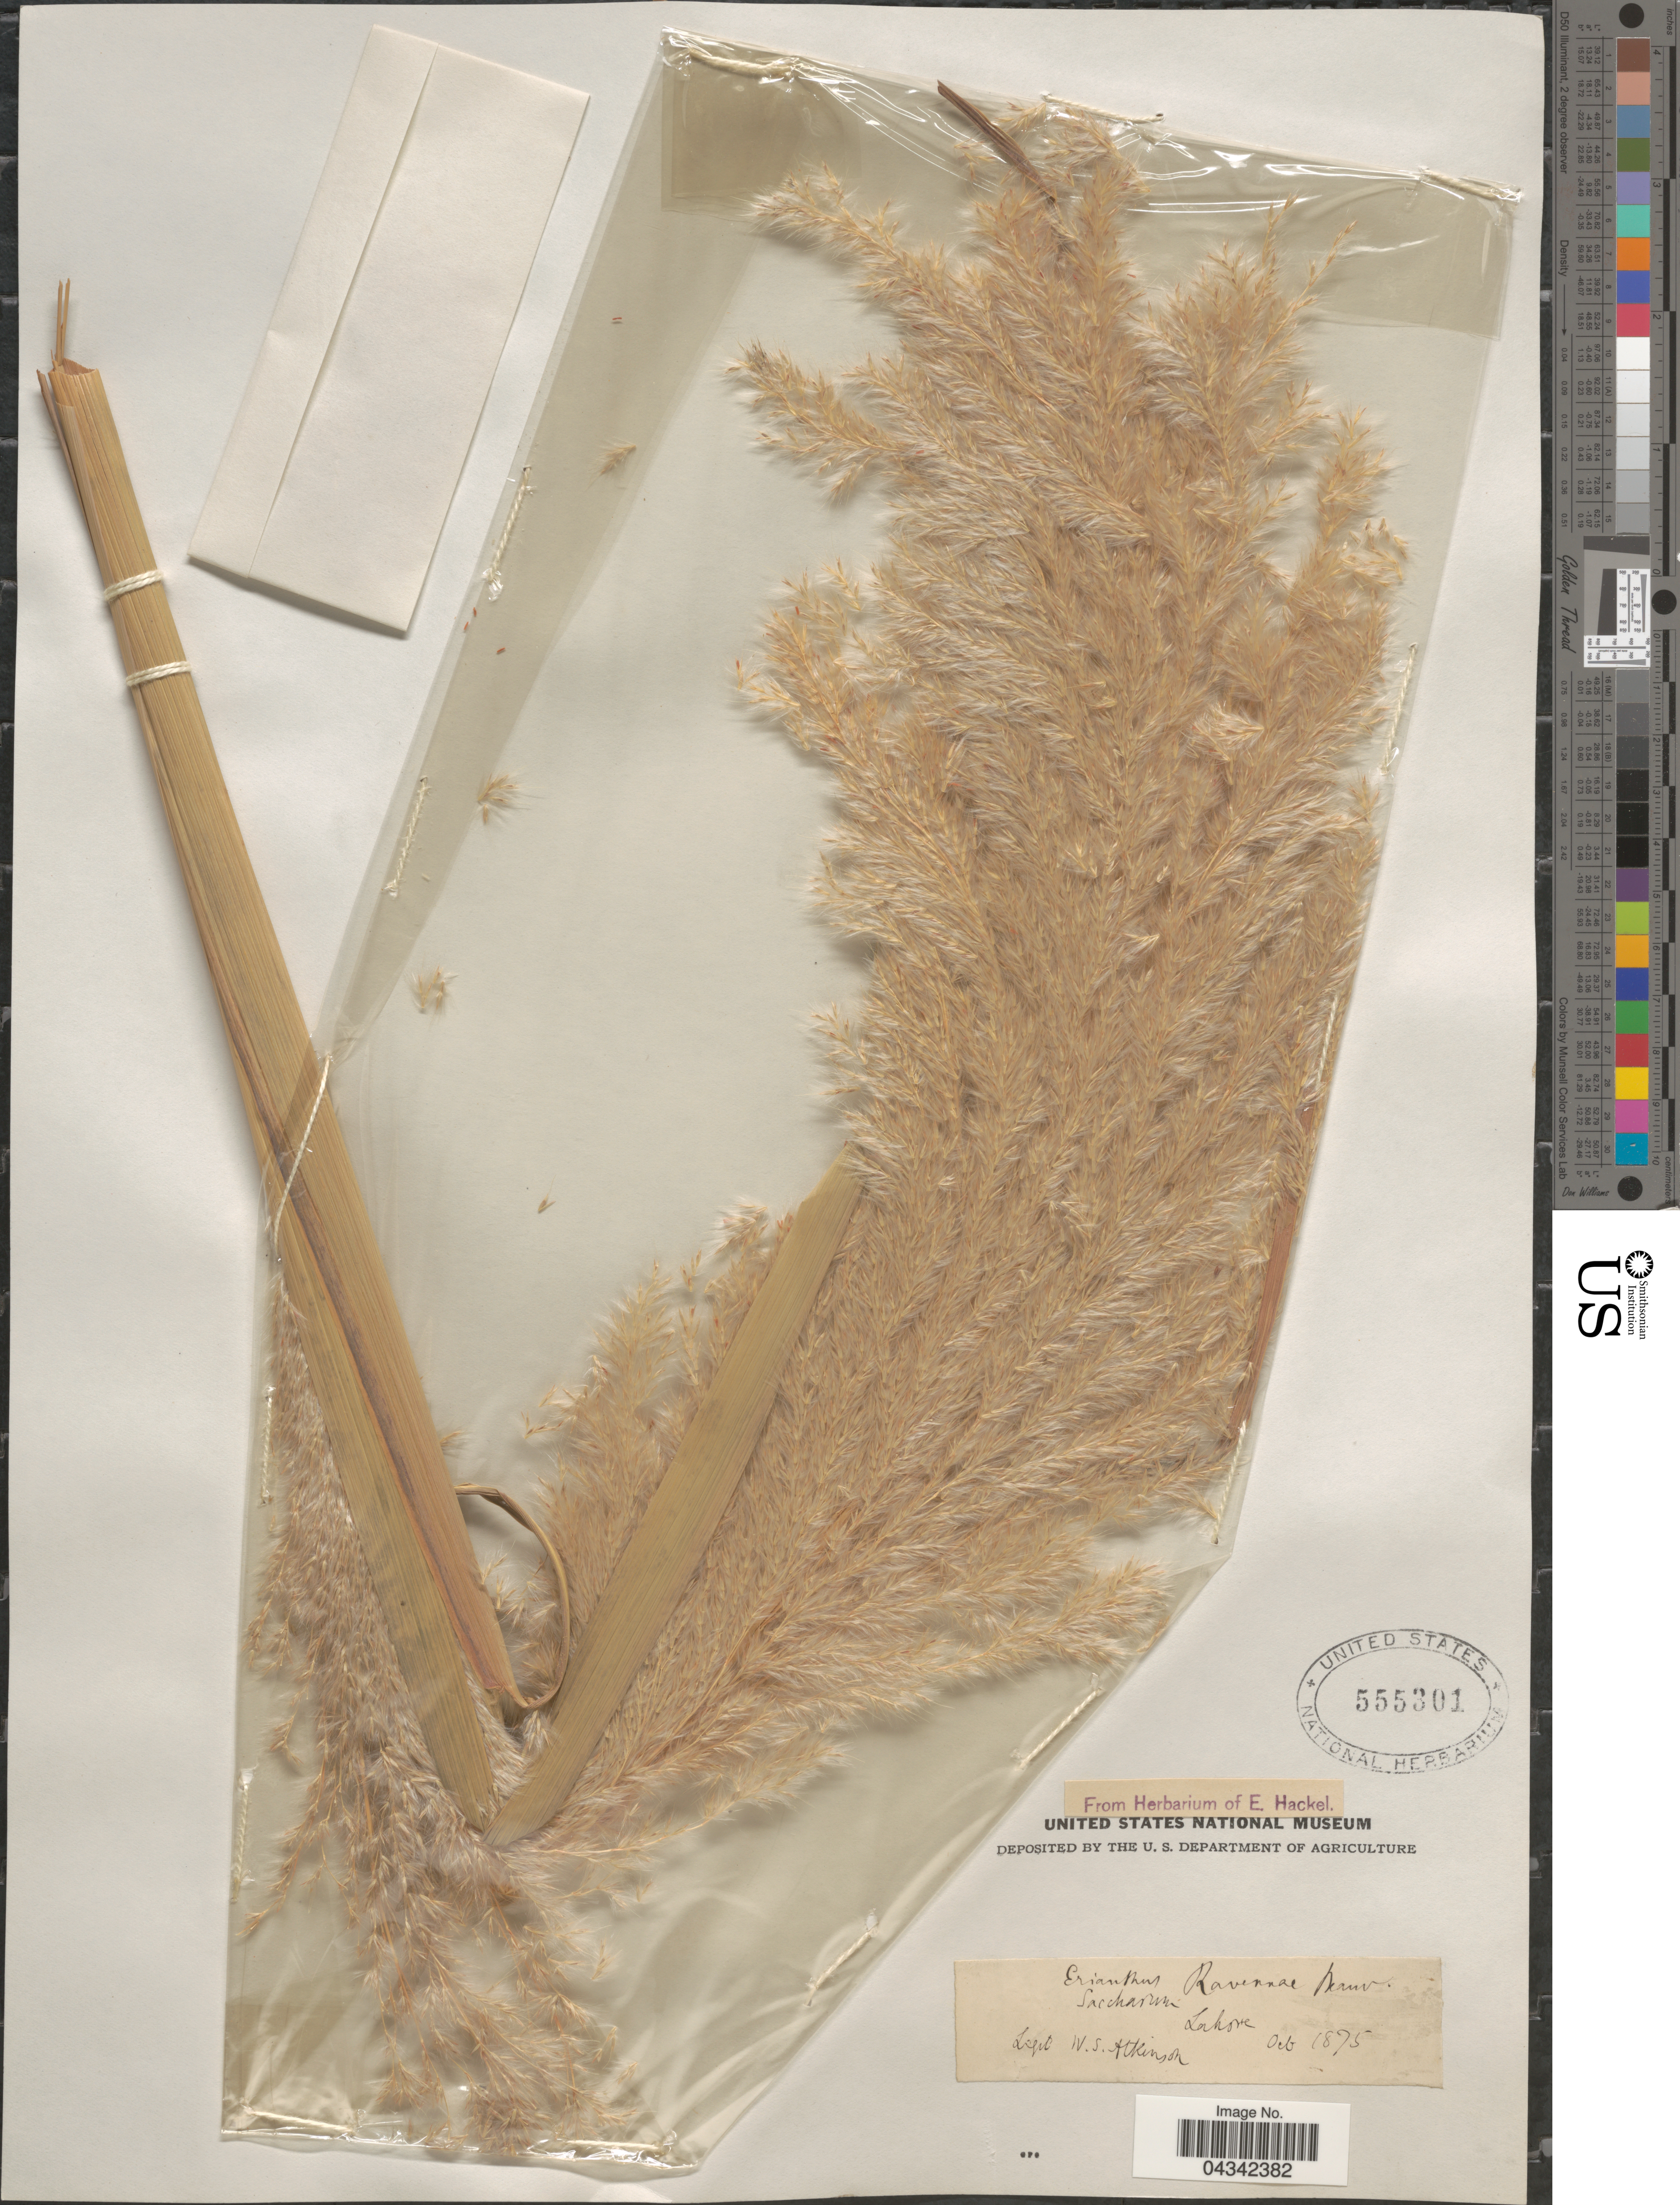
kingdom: Plantae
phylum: Tracheophyta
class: Liliopsida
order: Poales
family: Poaceae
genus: Tripidium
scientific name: Tripidium ravennae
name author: (L.) H. Scholz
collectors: W. S. Atkinson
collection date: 1875-10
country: Pakistan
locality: Lahore.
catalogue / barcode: US 555301